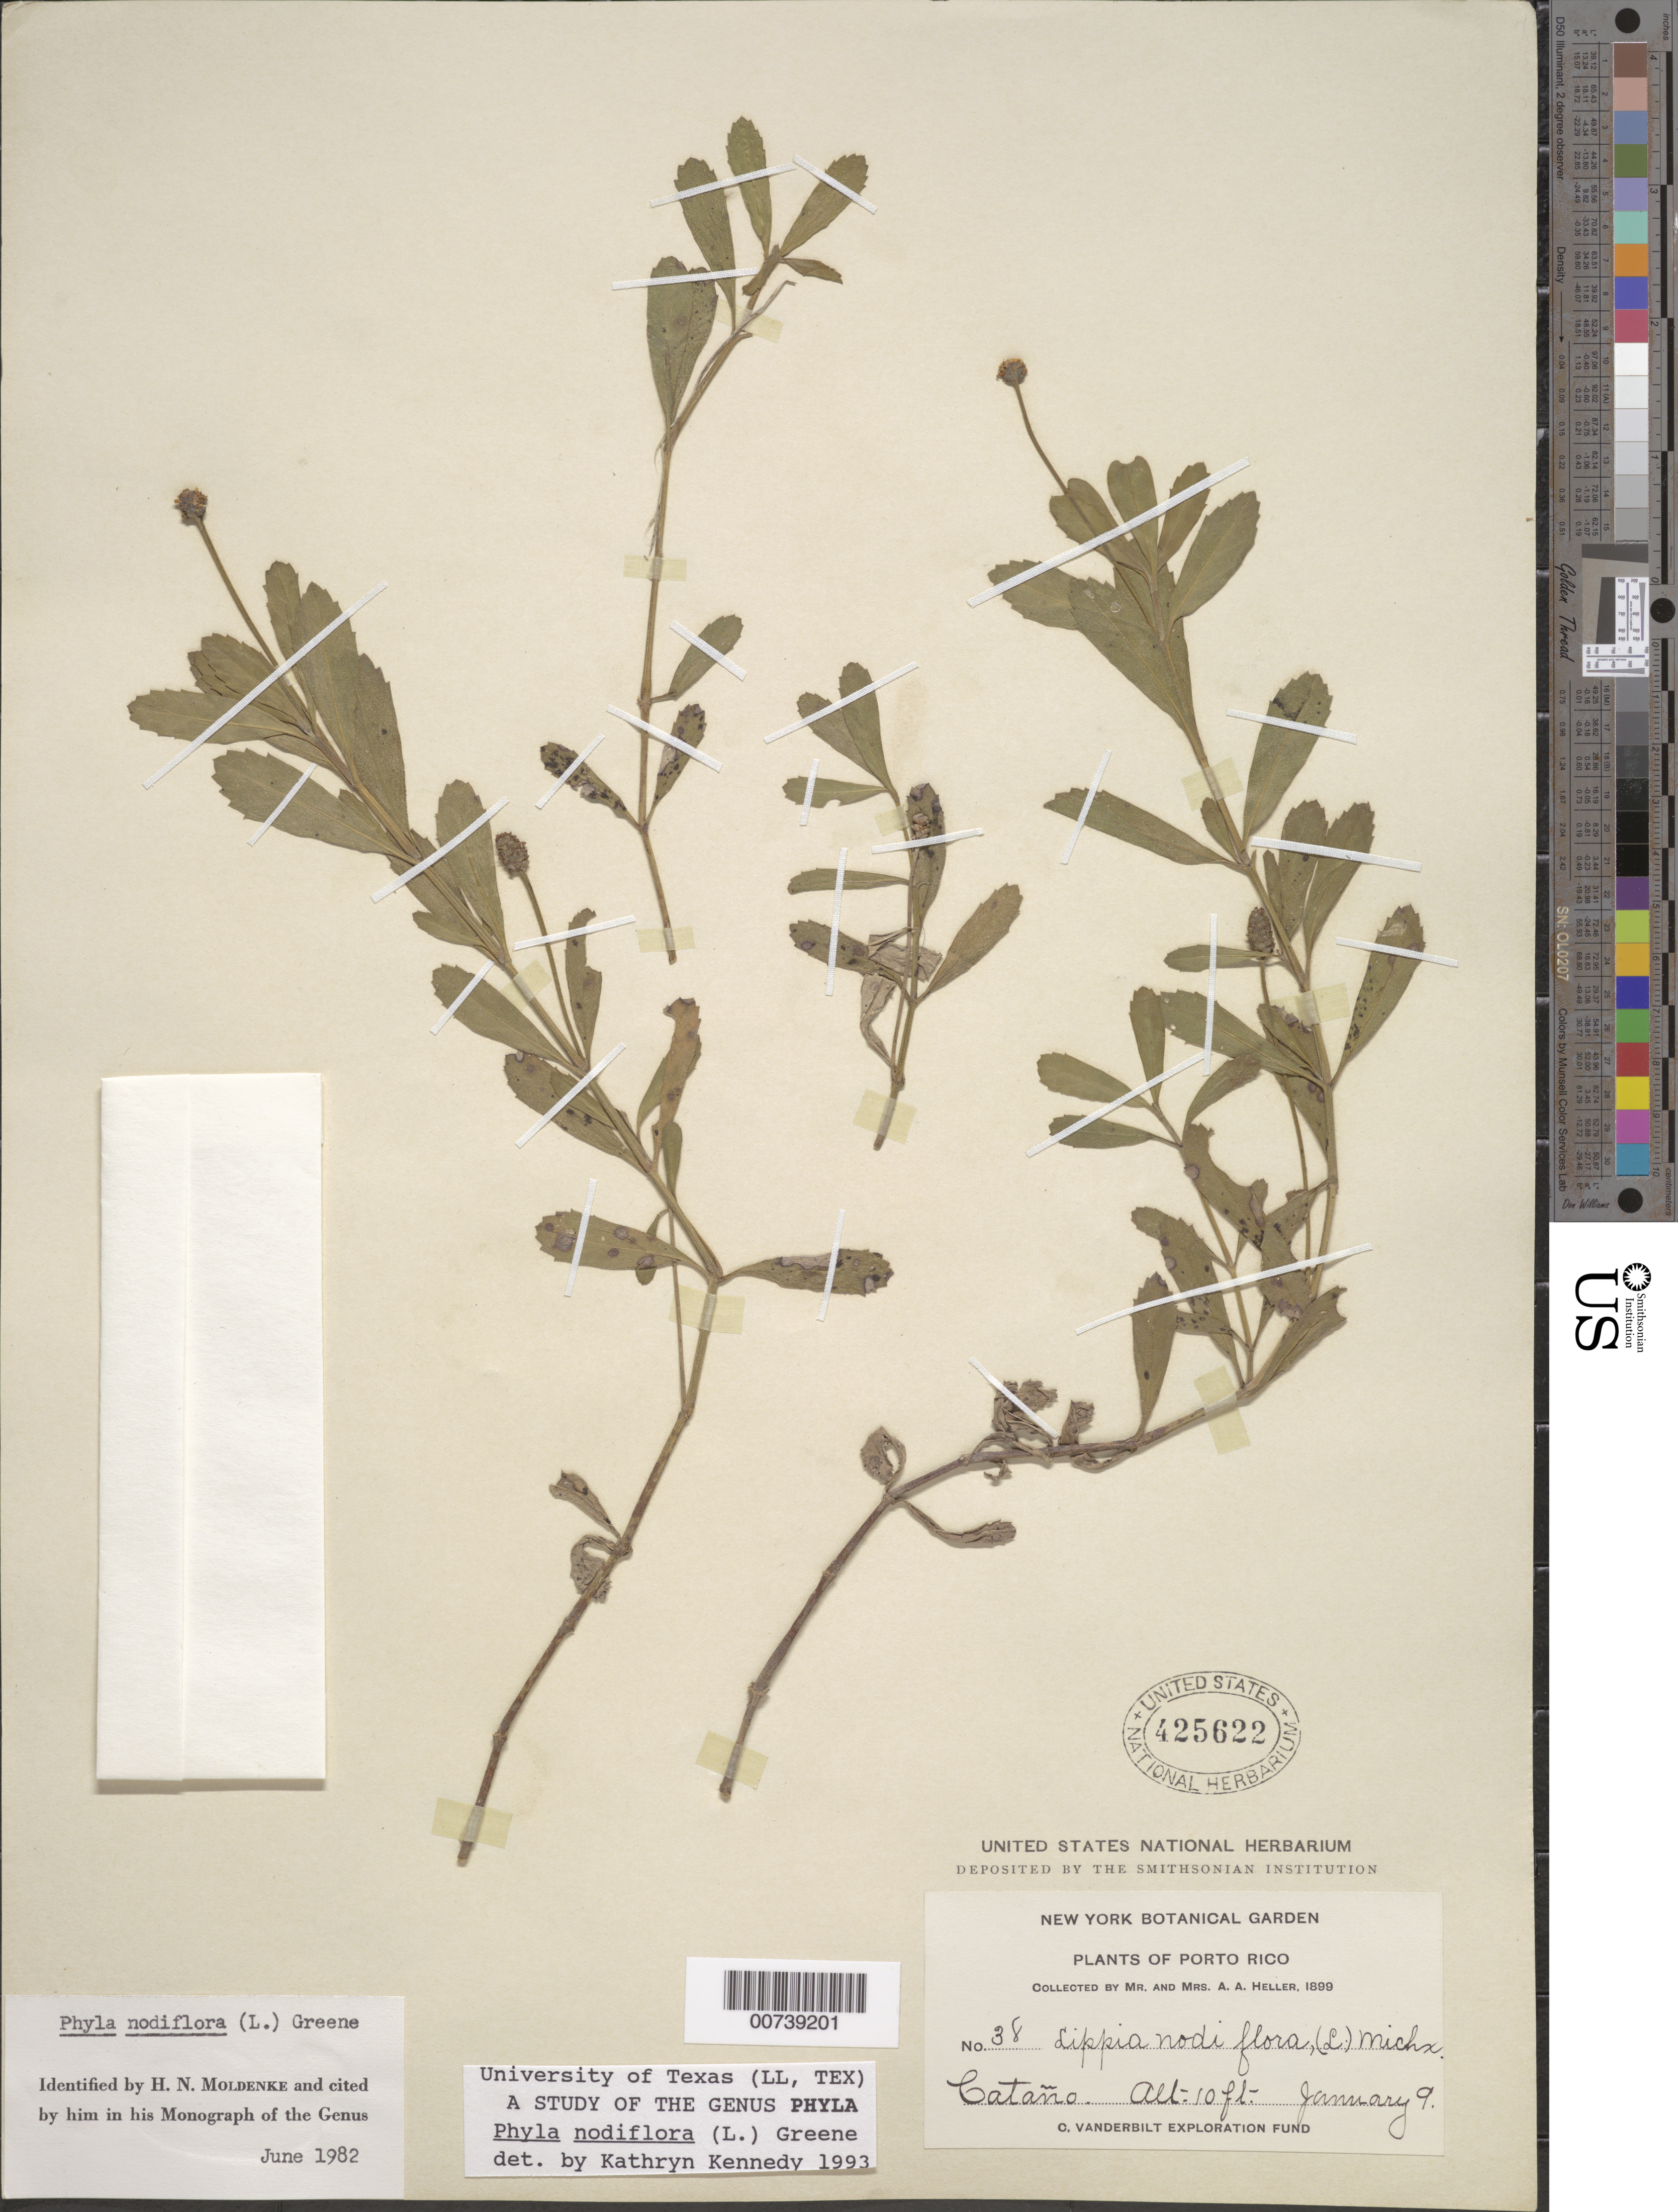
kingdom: Plantae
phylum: Tracheophyta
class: Magnoliopsida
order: Lamiales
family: Verbenaceae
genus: Phyla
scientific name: Phyla nodiflora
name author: (L.) Greene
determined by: Kennedy, K.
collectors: A. A. Heller & E. G. Heller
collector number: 38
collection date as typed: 09 Jan 1899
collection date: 1899-01-09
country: Puerto Rico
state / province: Cataño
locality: Cataño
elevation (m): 3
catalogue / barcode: US 425622